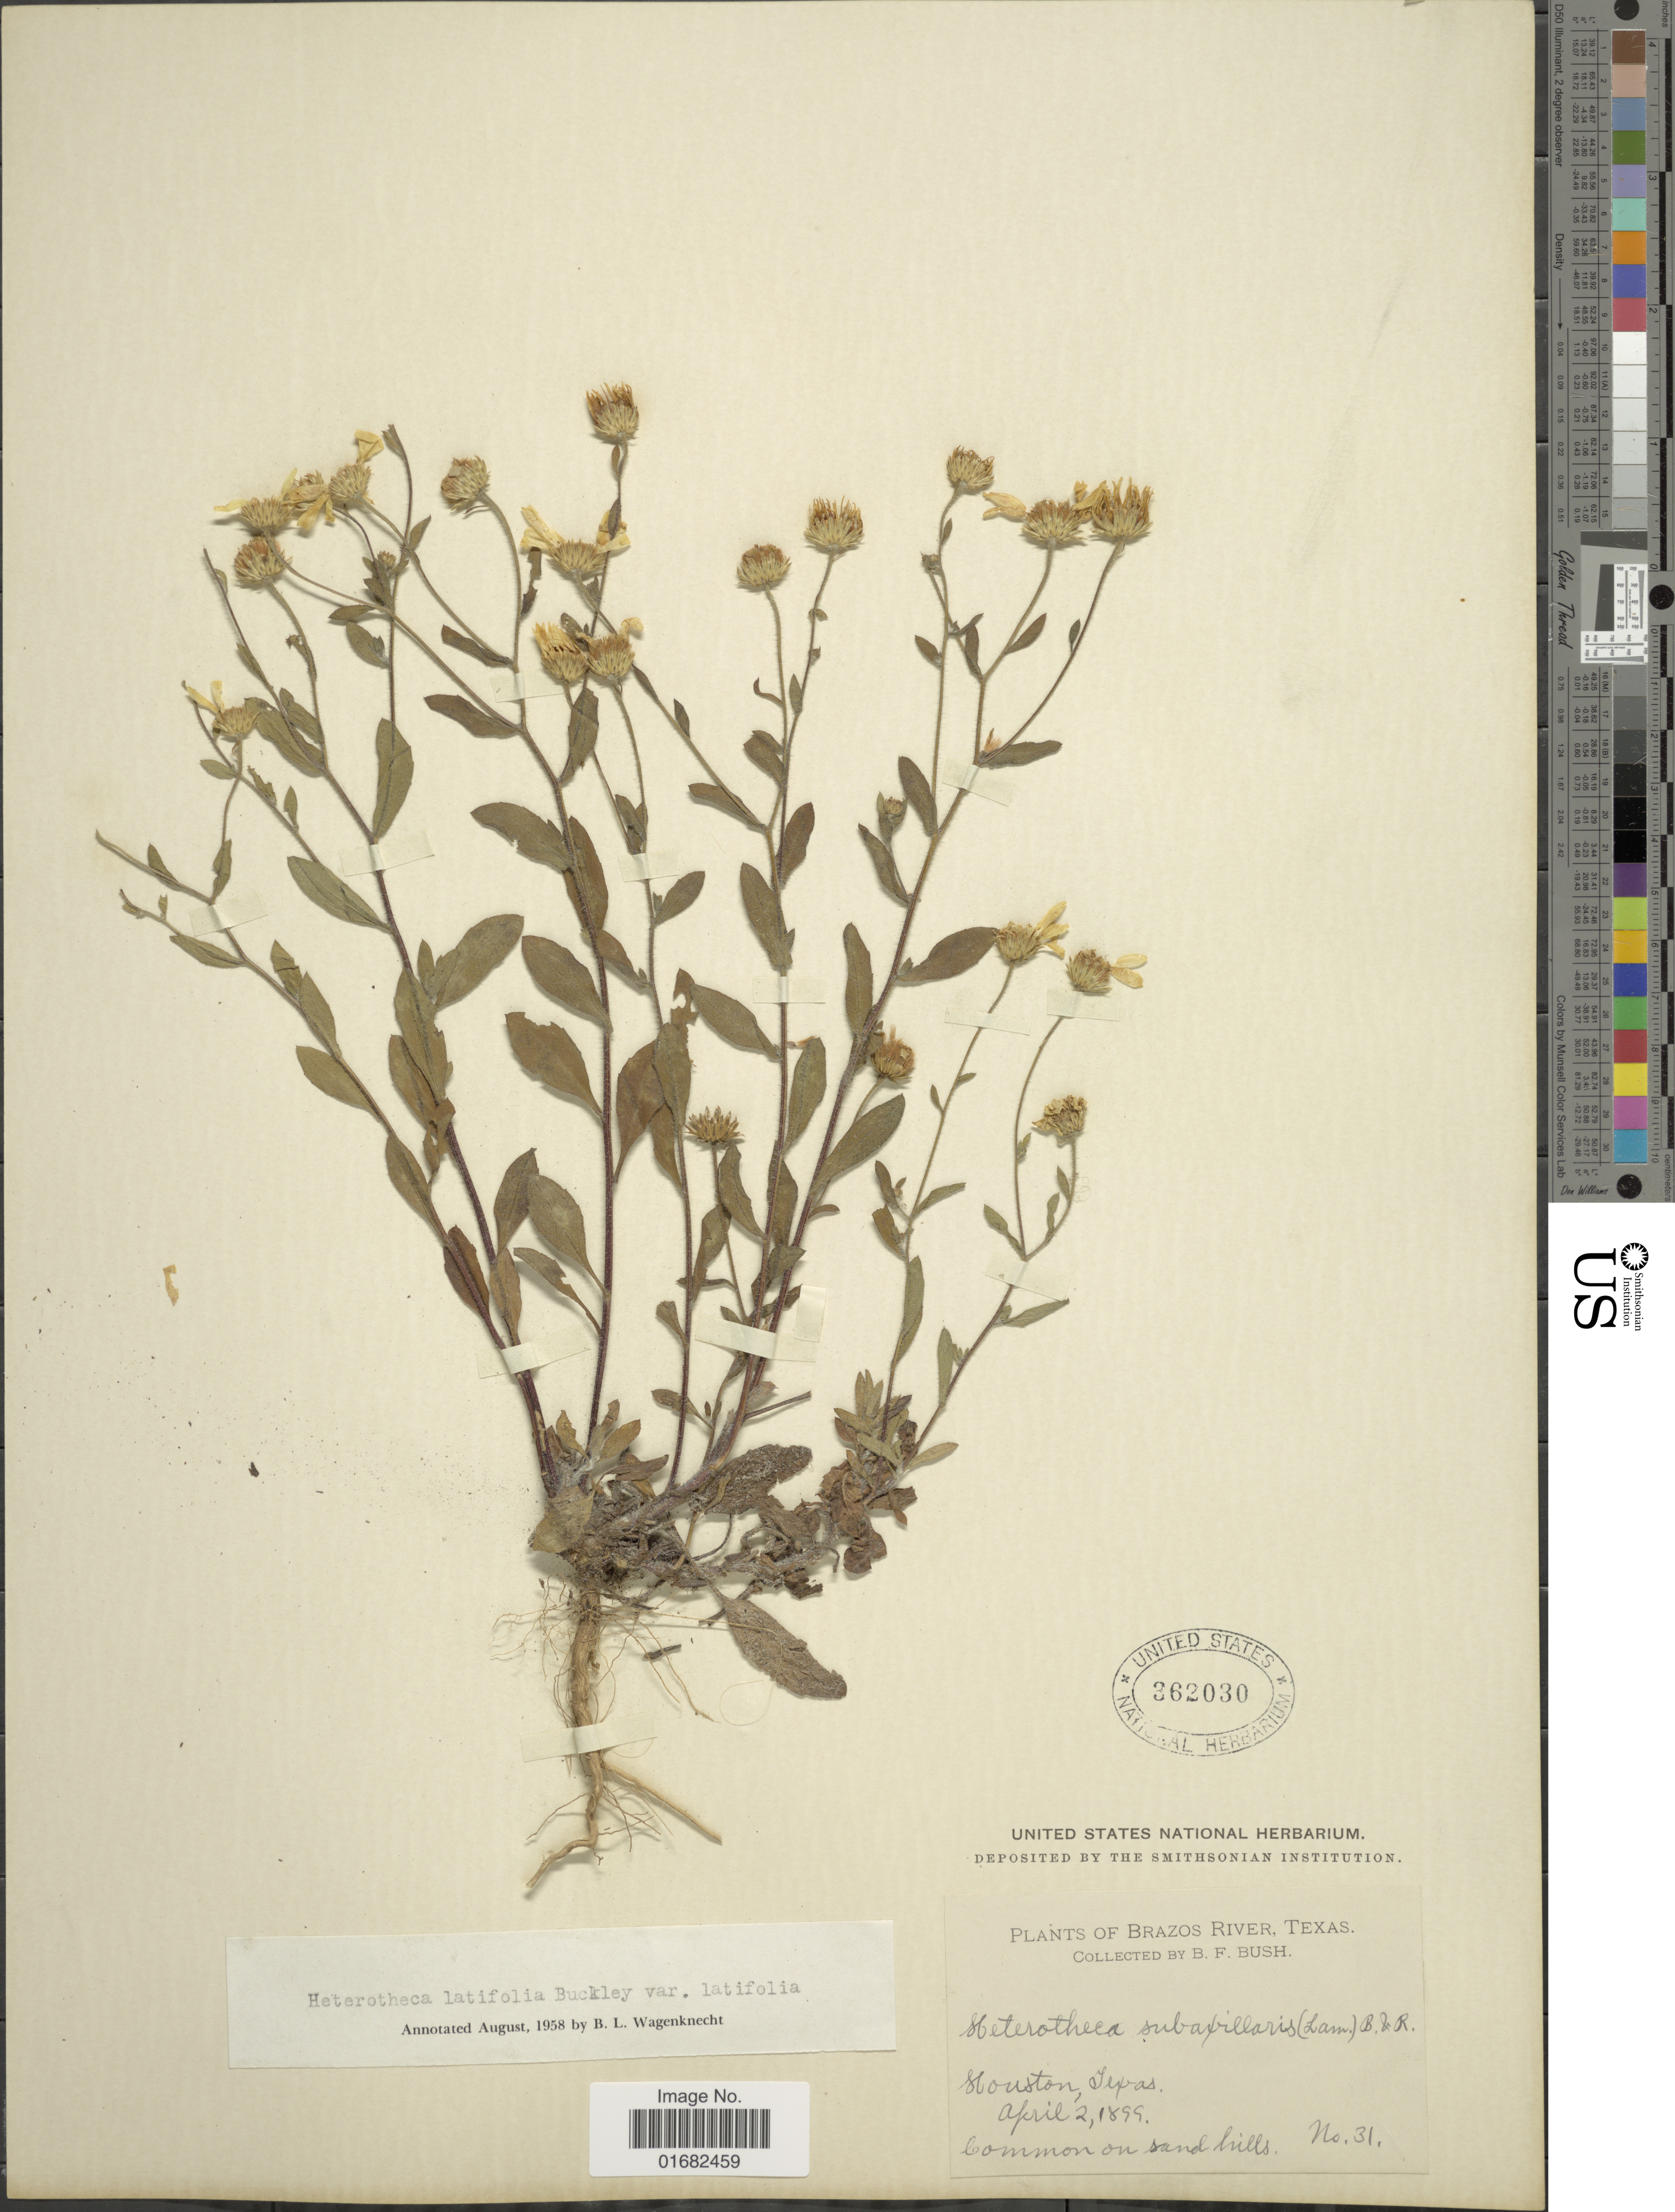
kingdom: Plantae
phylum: Tracheophyta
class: Magnoliopsida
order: Asterales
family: Asteraceae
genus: Heterotheca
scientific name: Heterotheca latifolia var. latifolia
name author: Buckley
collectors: B. F. Bush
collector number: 31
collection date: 1899-04-02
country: United States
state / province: Texas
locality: Brazos River. Houston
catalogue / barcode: US 362030